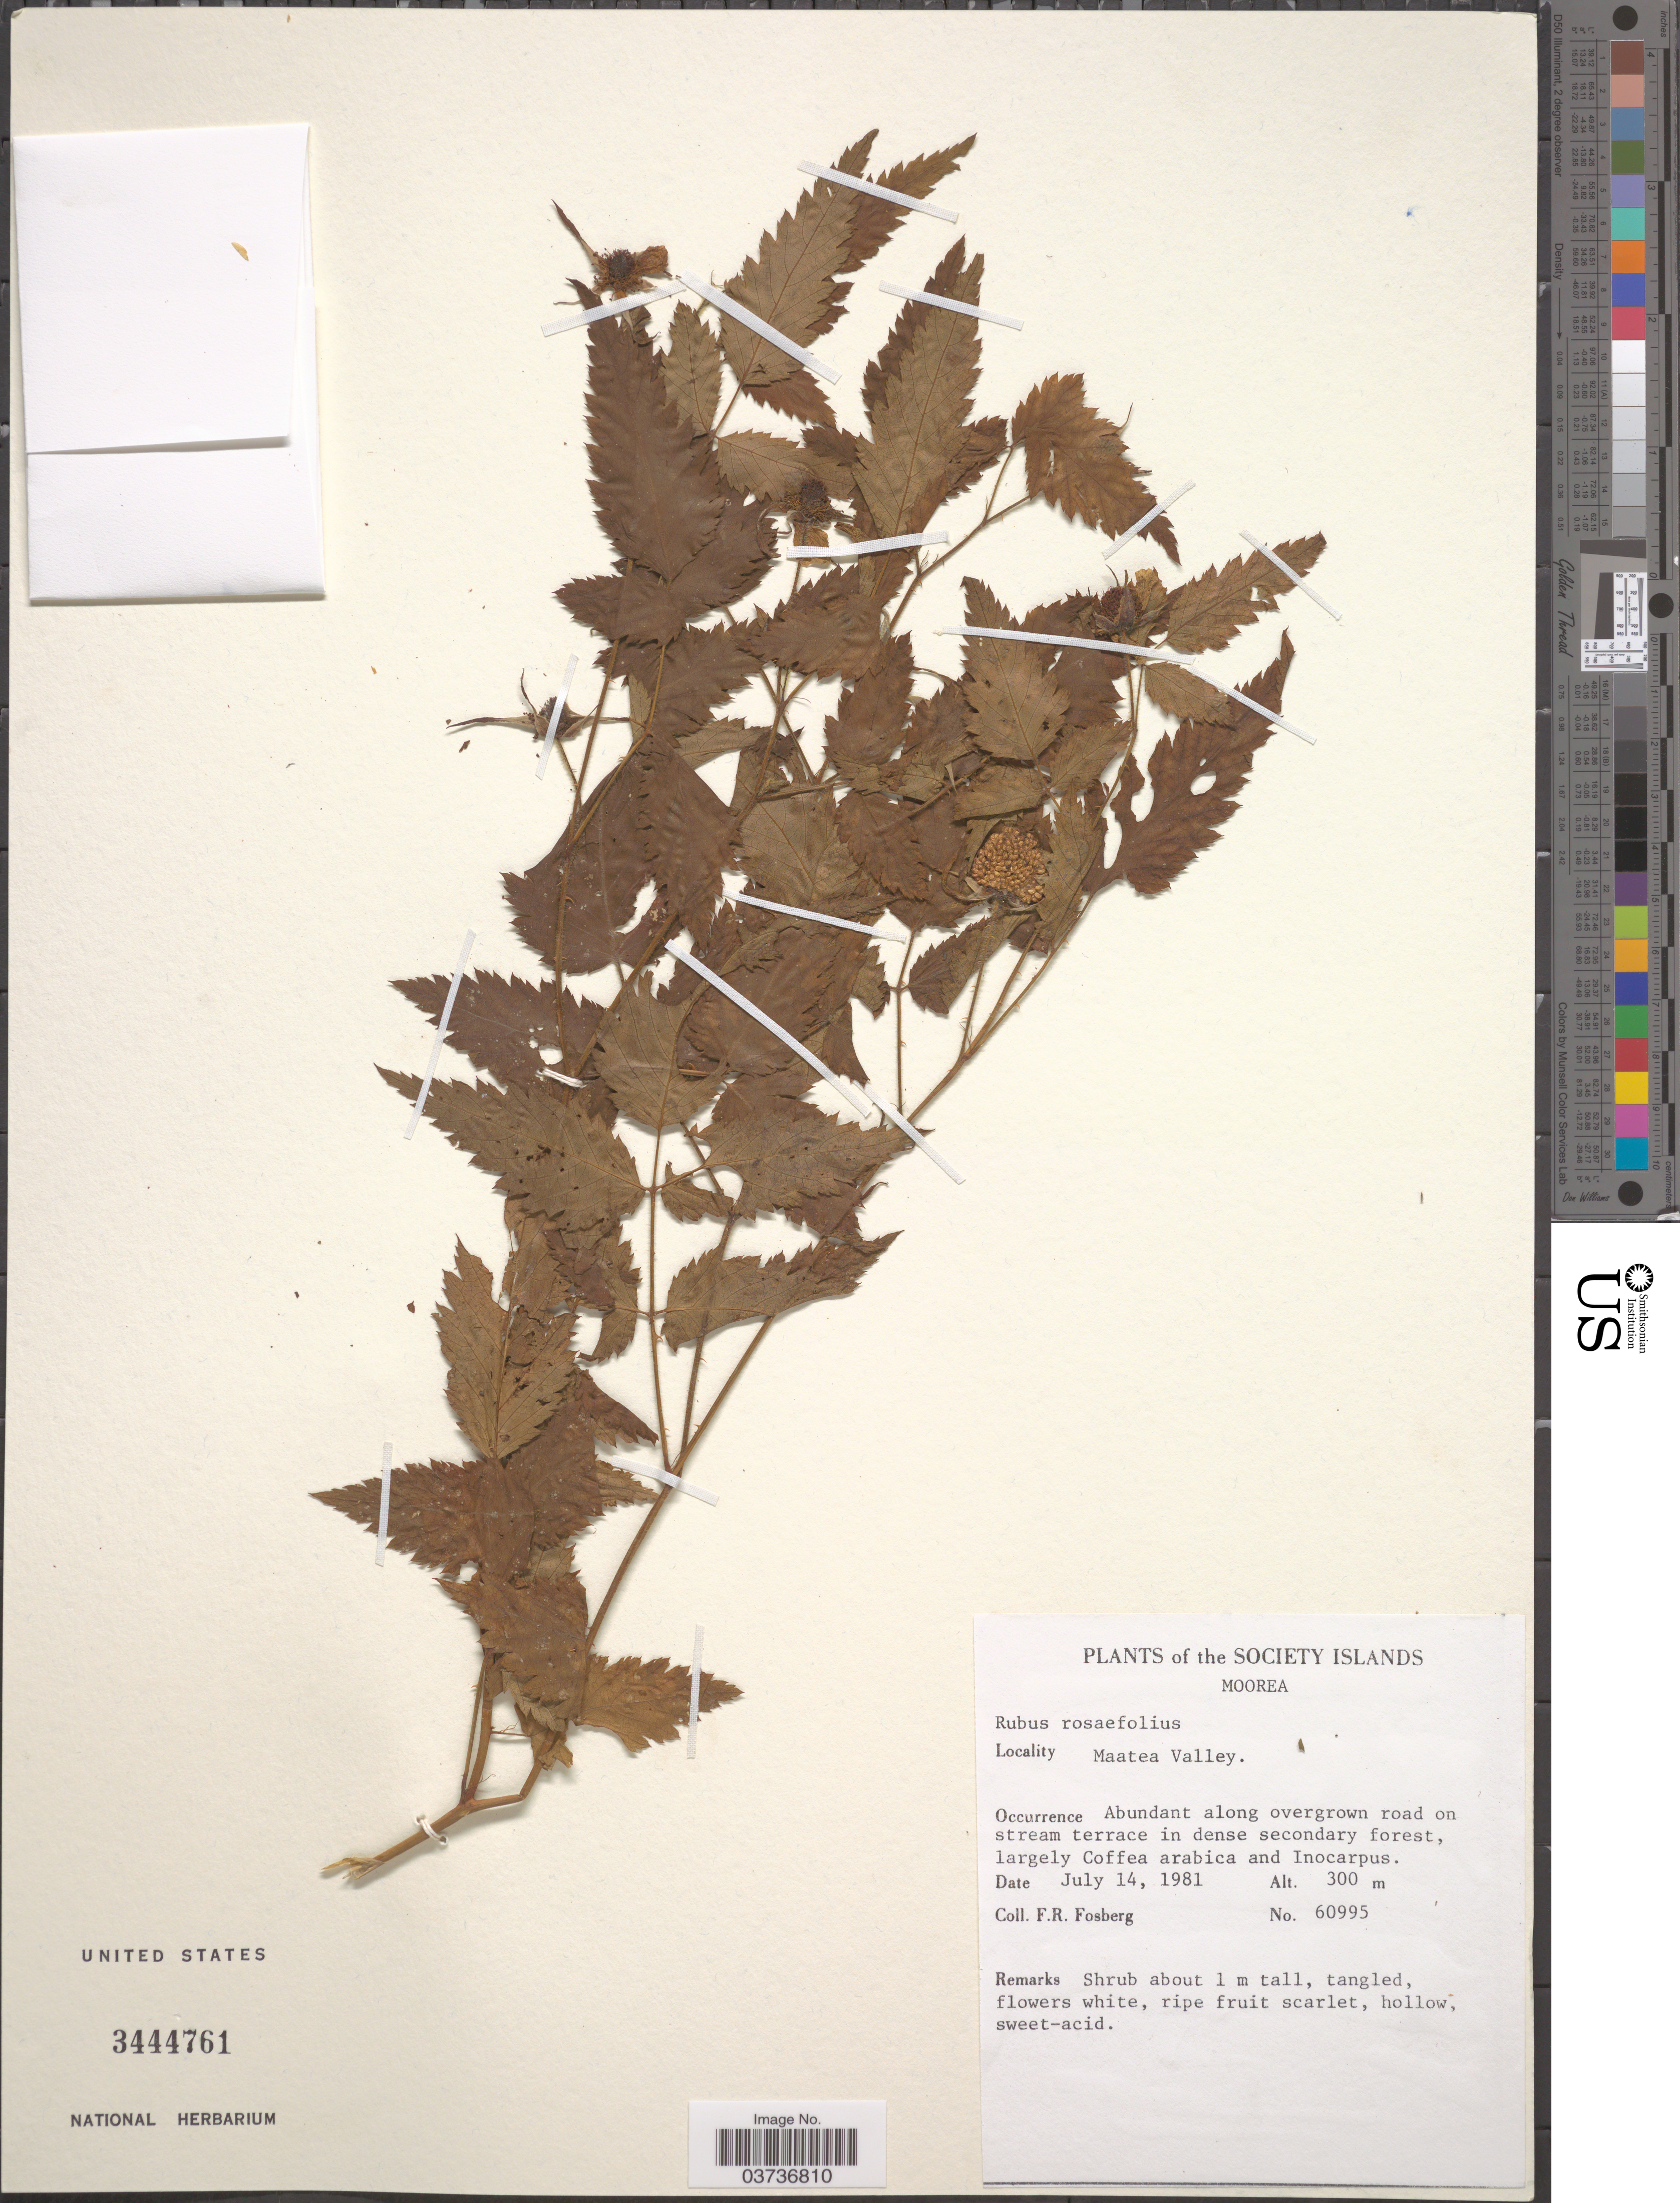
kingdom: Plantae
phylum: Tracheophyta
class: Magnoliopsida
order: Rosales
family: Rosaceae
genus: Rubus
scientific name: Rubus rosaefolius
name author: Sm.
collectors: F. R. Fosberg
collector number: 60995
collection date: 1981-07-14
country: French Polynesia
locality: Society Islands. Moorea. Maatea Valley. Along overgrown road on stream terrace in dense secondary forest.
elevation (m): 300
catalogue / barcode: US 3444761